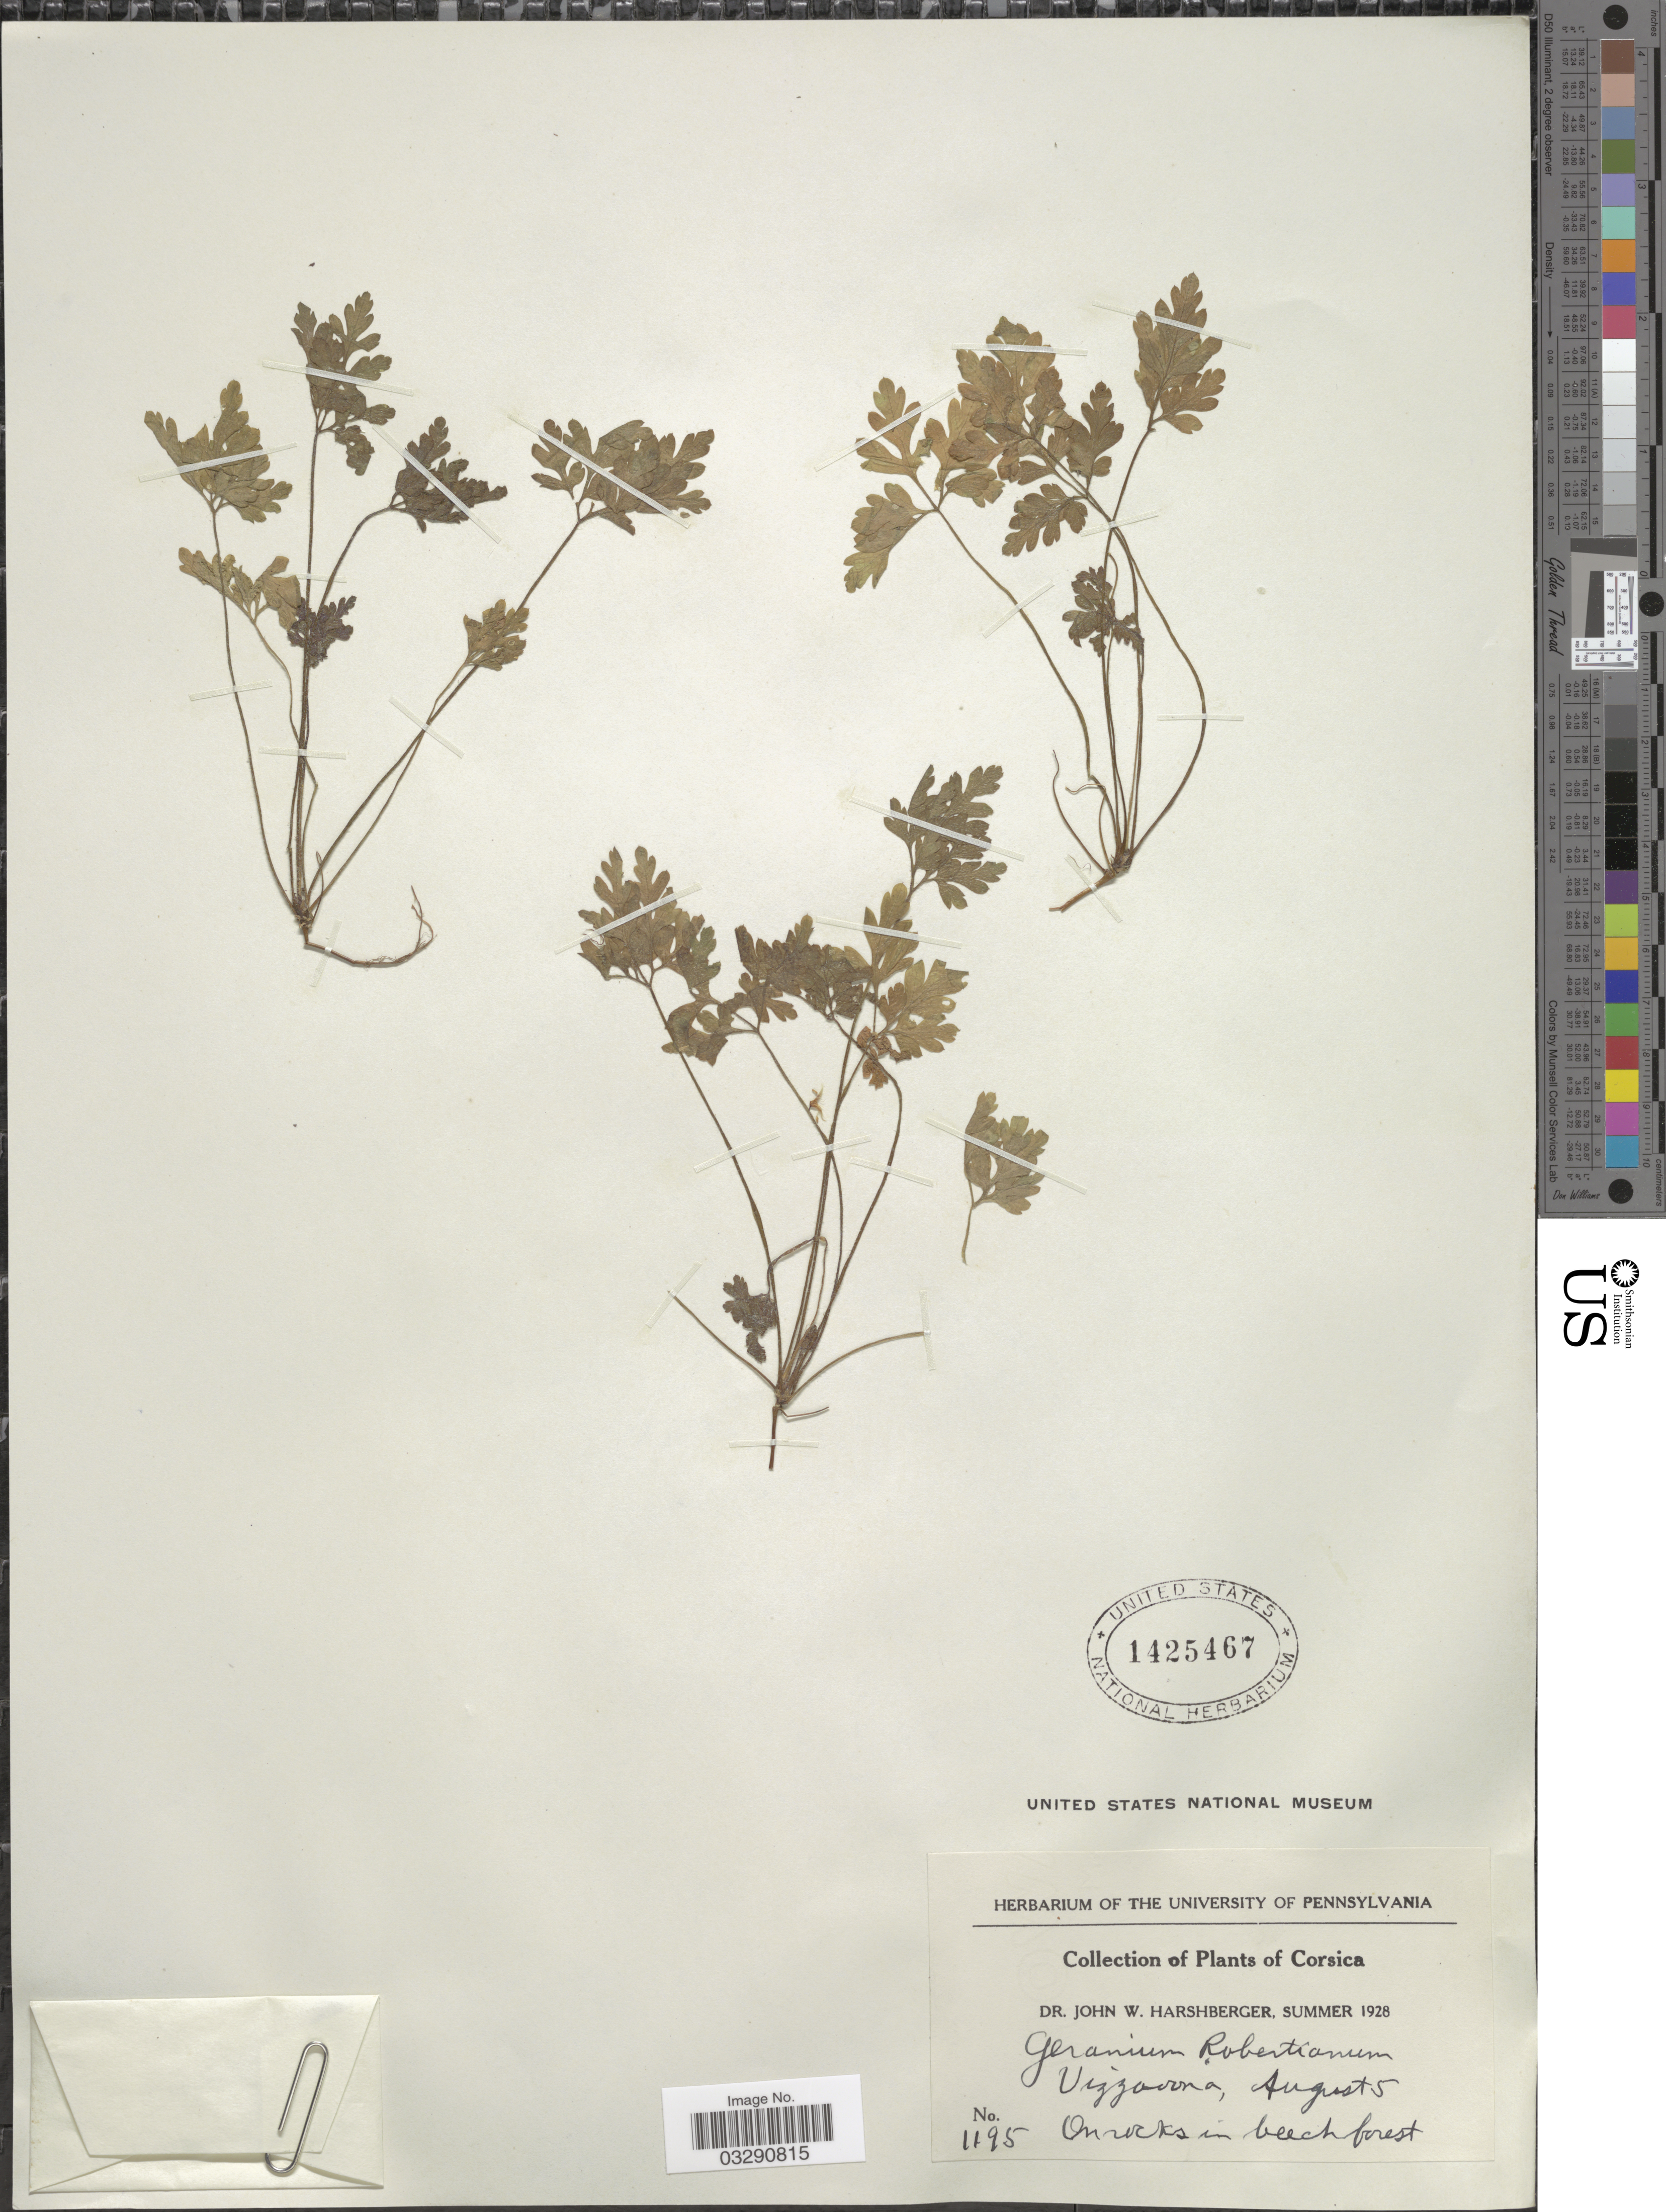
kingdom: Plantae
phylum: Tracheophyta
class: Magnoliopsida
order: Geraniales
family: Geraniaceae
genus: Geranium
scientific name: Geranium robertianum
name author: L.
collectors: J. W. Harshberger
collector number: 1195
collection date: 1928-08-05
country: France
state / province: Corsica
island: Corse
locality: Vizzavona.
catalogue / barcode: US 1425467